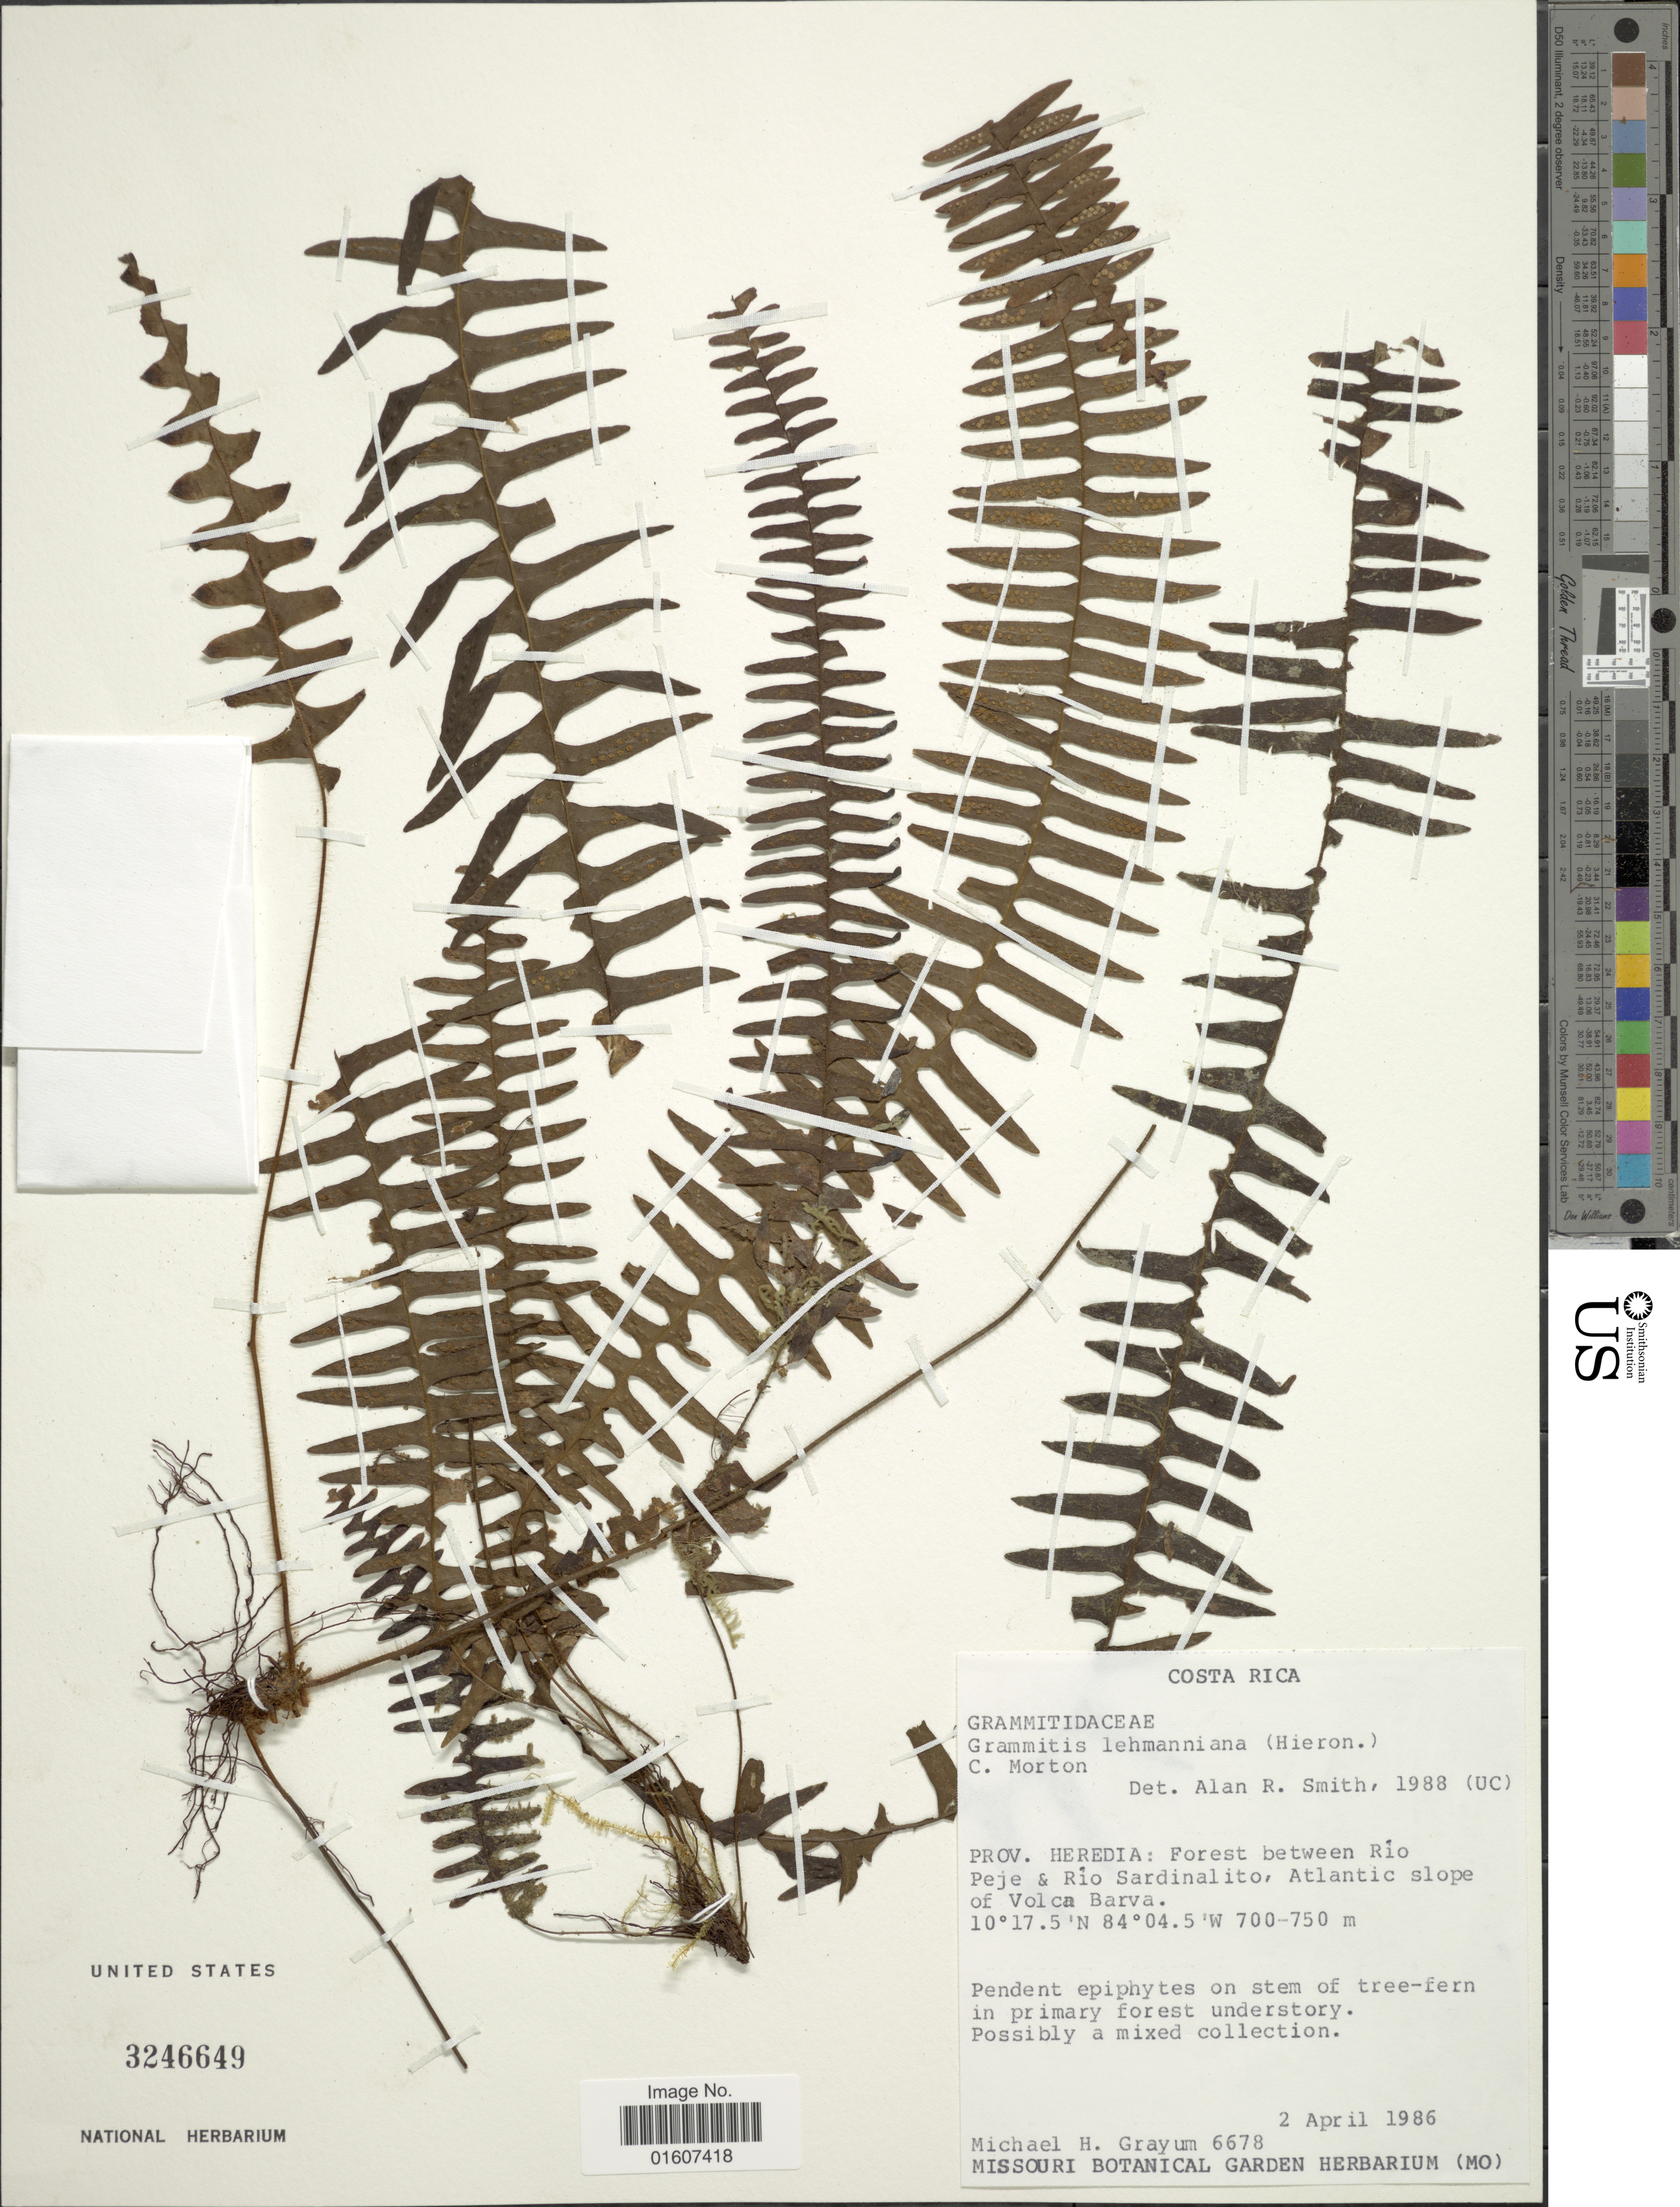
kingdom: Plantae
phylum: Tracheophyta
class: Polypodiopsida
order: Polypodiales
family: Polypodiaceae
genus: Terpsichore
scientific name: Terpsichore lehmanniana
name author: (Hieron.) A.R. Sm.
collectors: M. H. Grayum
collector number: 6678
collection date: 1986-04-02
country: Costa Rica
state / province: Heredia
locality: Forest between Río Peje & Río Sardinalito, Atlantic slope of Volca Barva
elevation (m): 700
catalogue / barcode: US 3246649